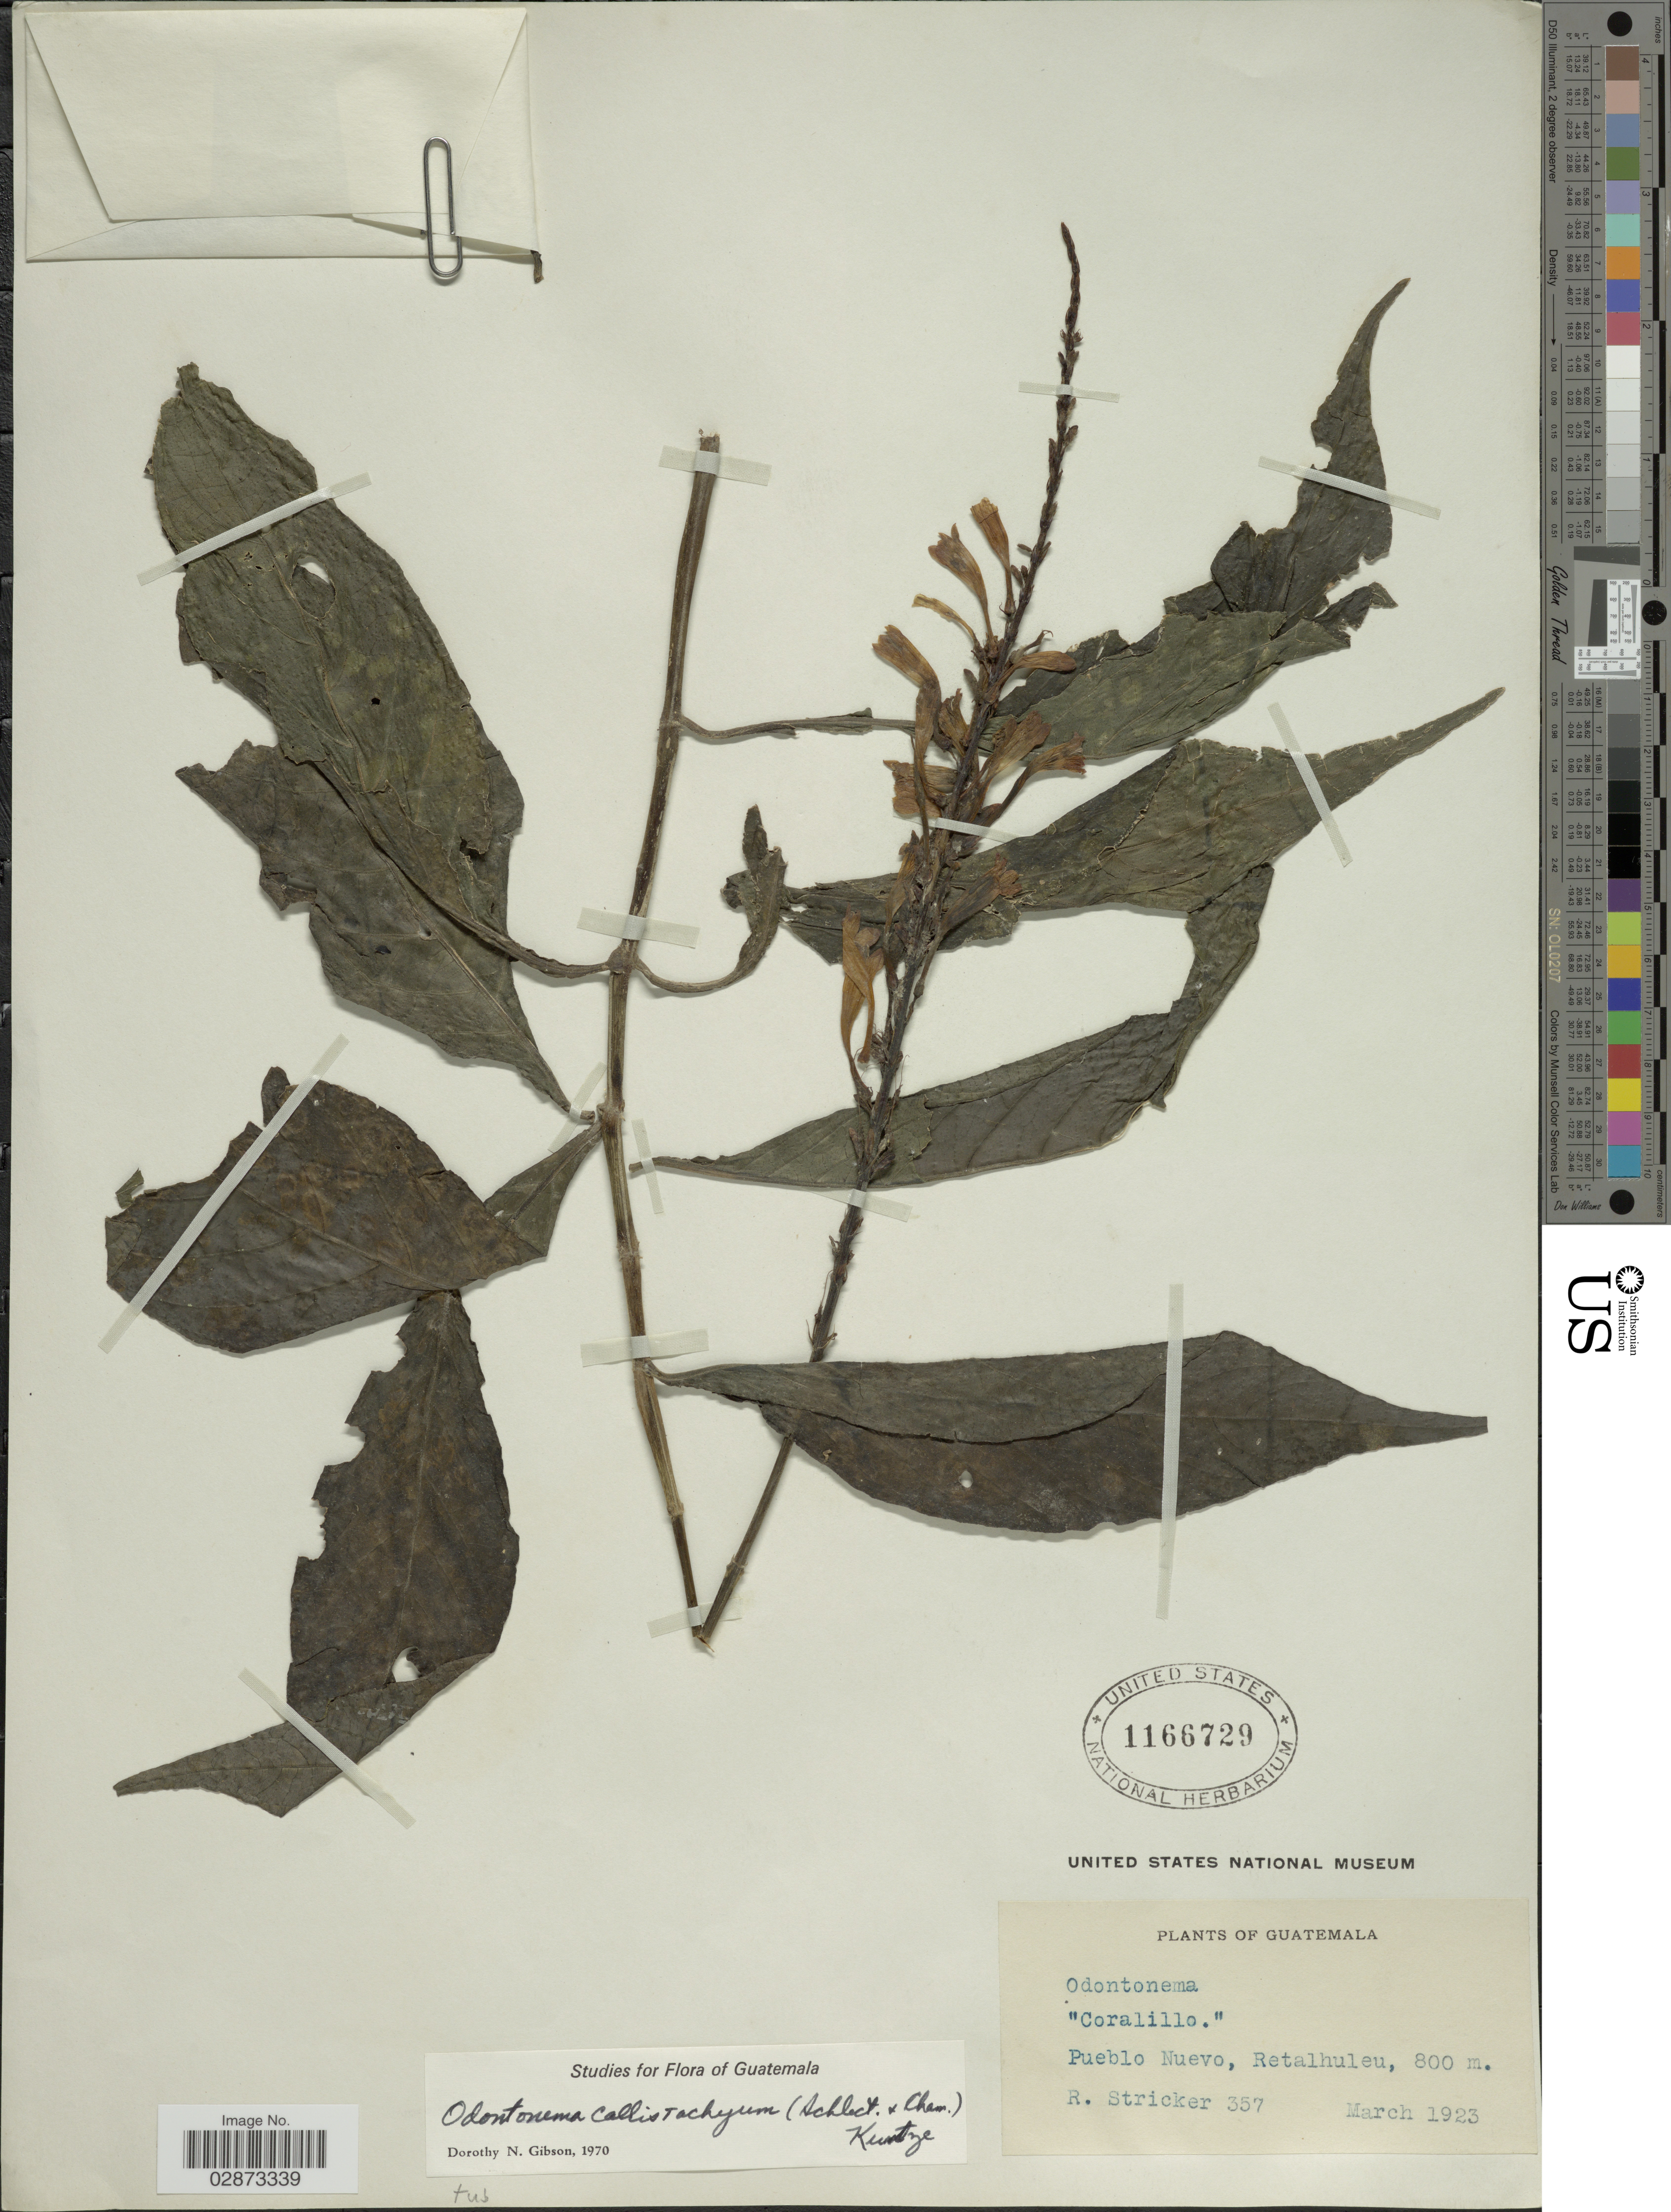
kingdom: Plantae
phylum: Tracheophyta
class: Magnoliopsida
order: Lamiales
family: Acanthaceae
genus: Odontonema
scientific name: Odontonema callistachyum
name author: (Schltdl. & Cham.) Kuntze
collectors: R. Stricker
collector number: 357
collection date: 1923-03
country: Guatemala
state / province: Retalhuleu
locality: Pueblo Nuevo.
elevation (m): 800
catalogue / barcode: US 1166729